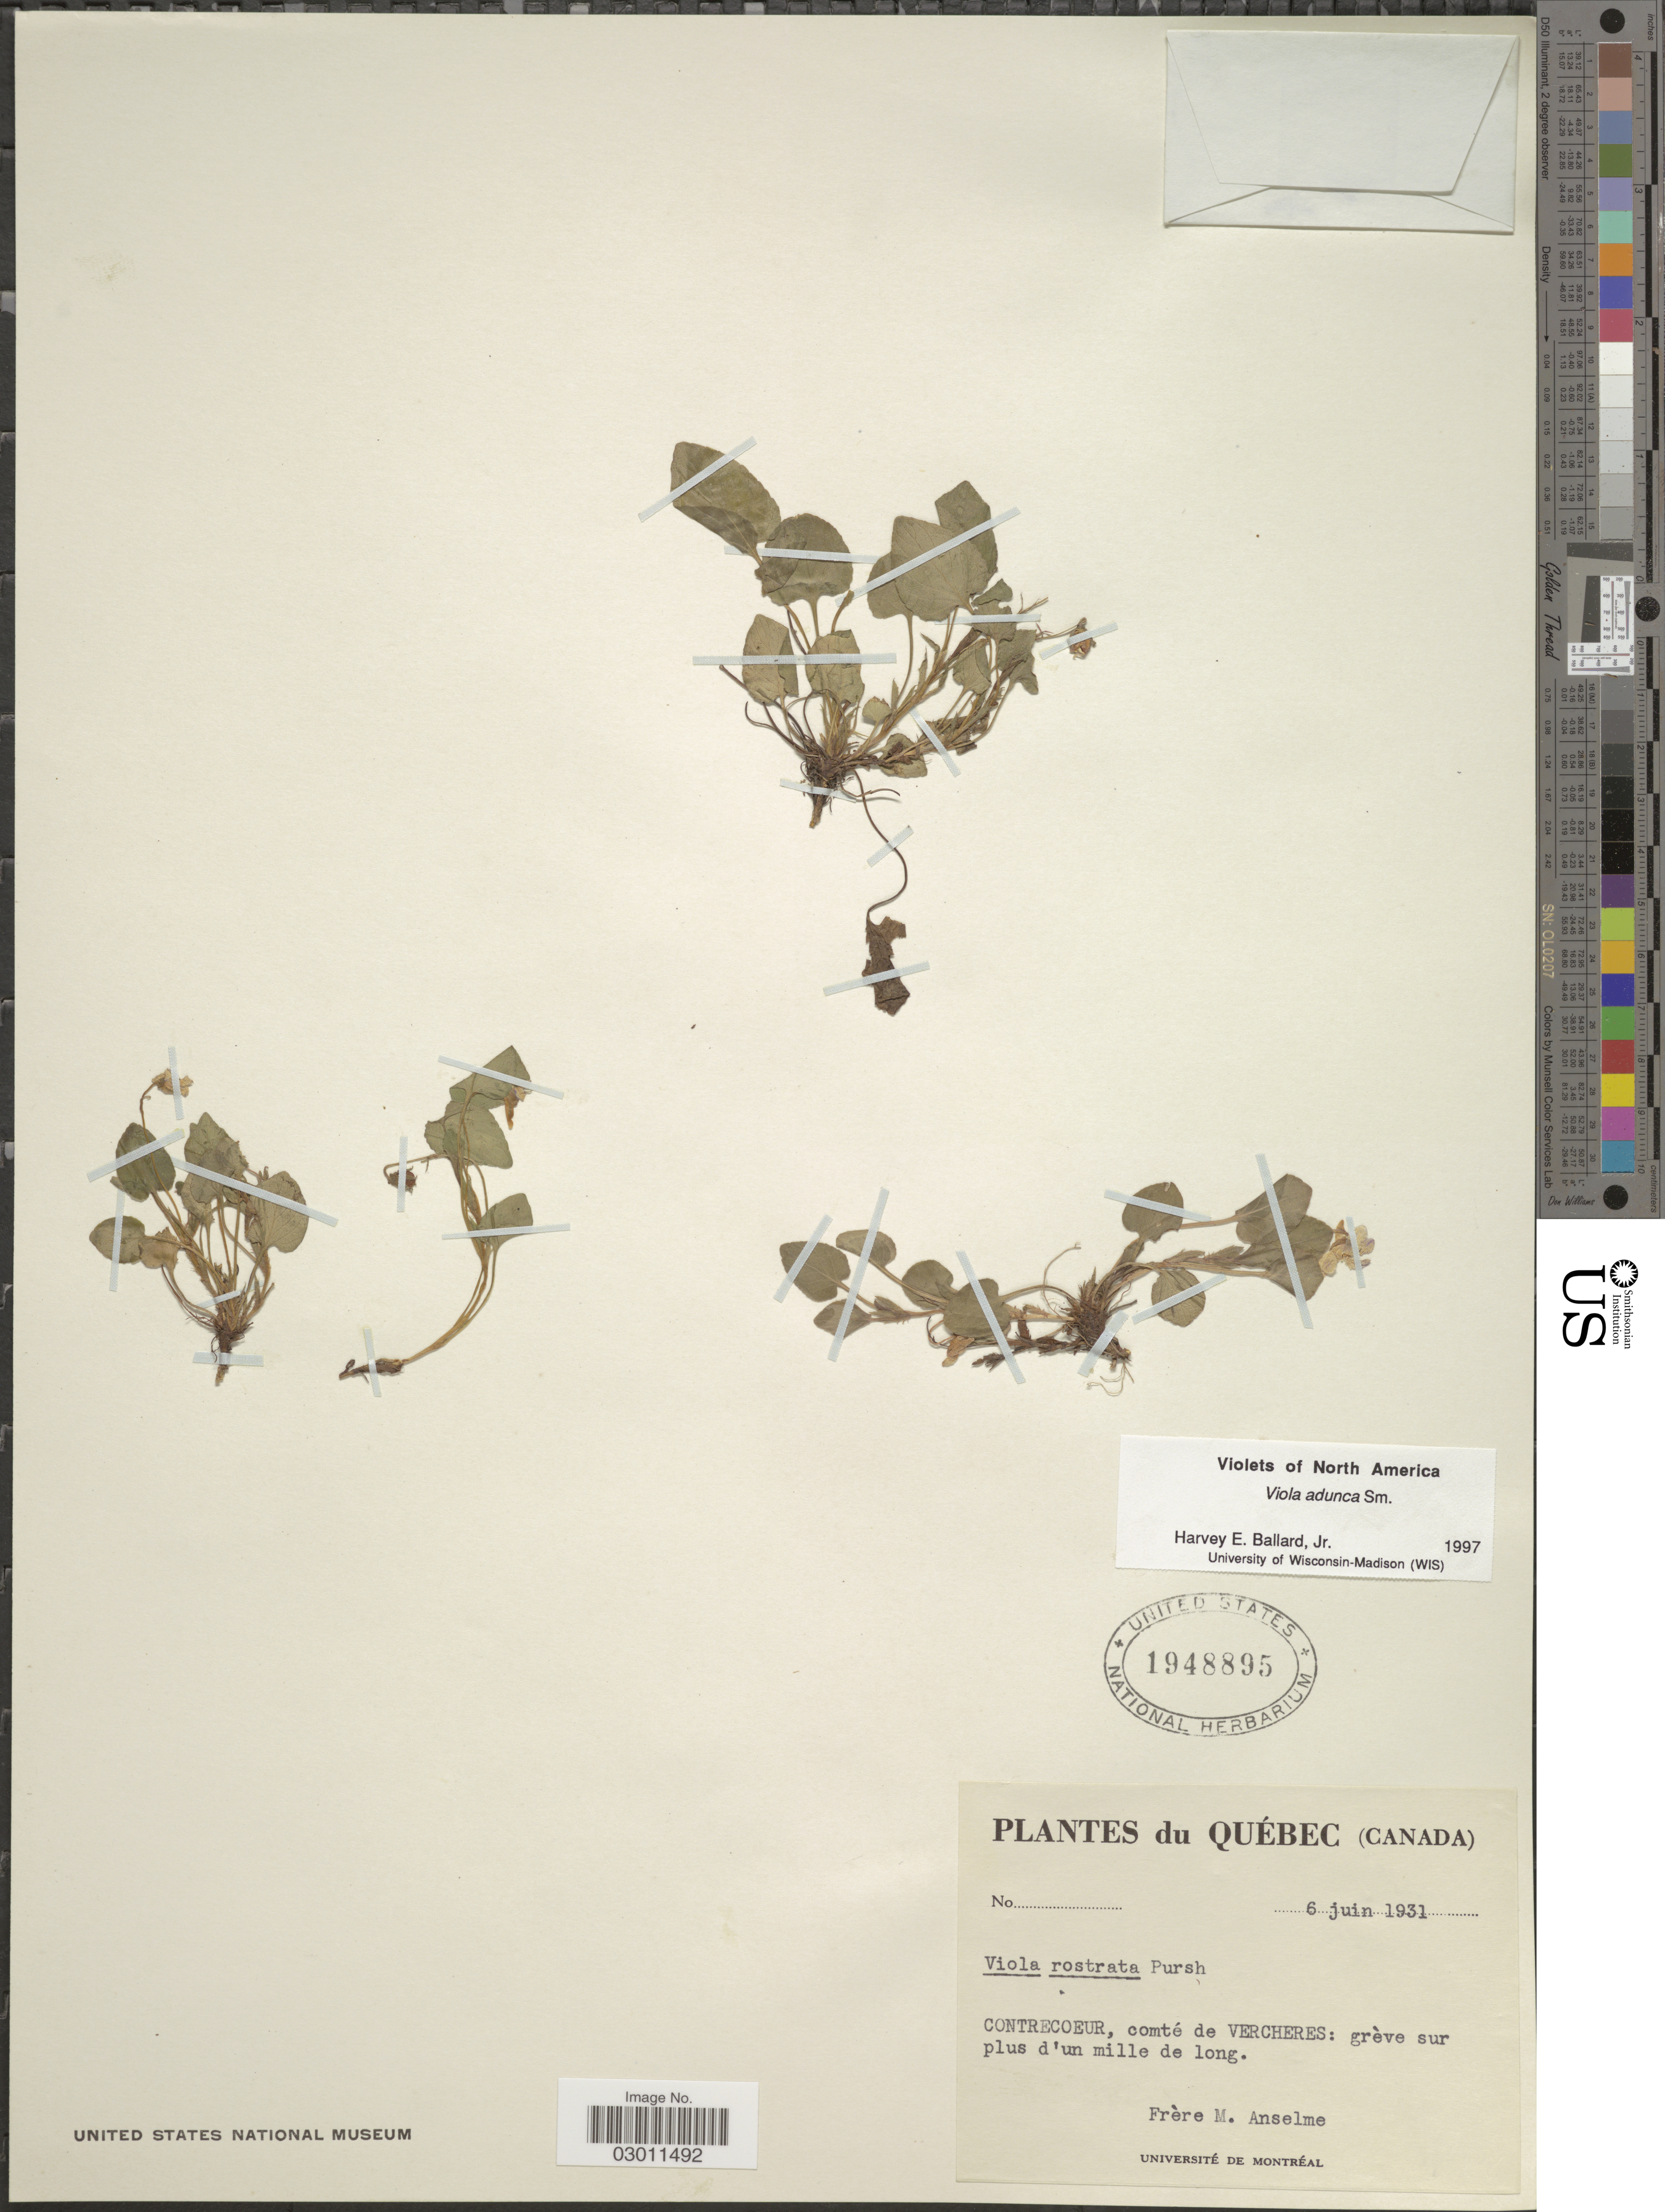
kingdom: Plantae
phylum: Tracheophyta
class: Magnoliopsida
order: Malpighiales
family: Violaceae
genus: Viola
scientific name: Viola adunca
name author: Sm.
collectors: Anselme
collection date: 1931-06-06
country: Canada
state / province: Quebec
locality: Contrecoeur, comté de Verscheres: grève sur plus d'un mille de long.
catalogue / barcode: US 1948895